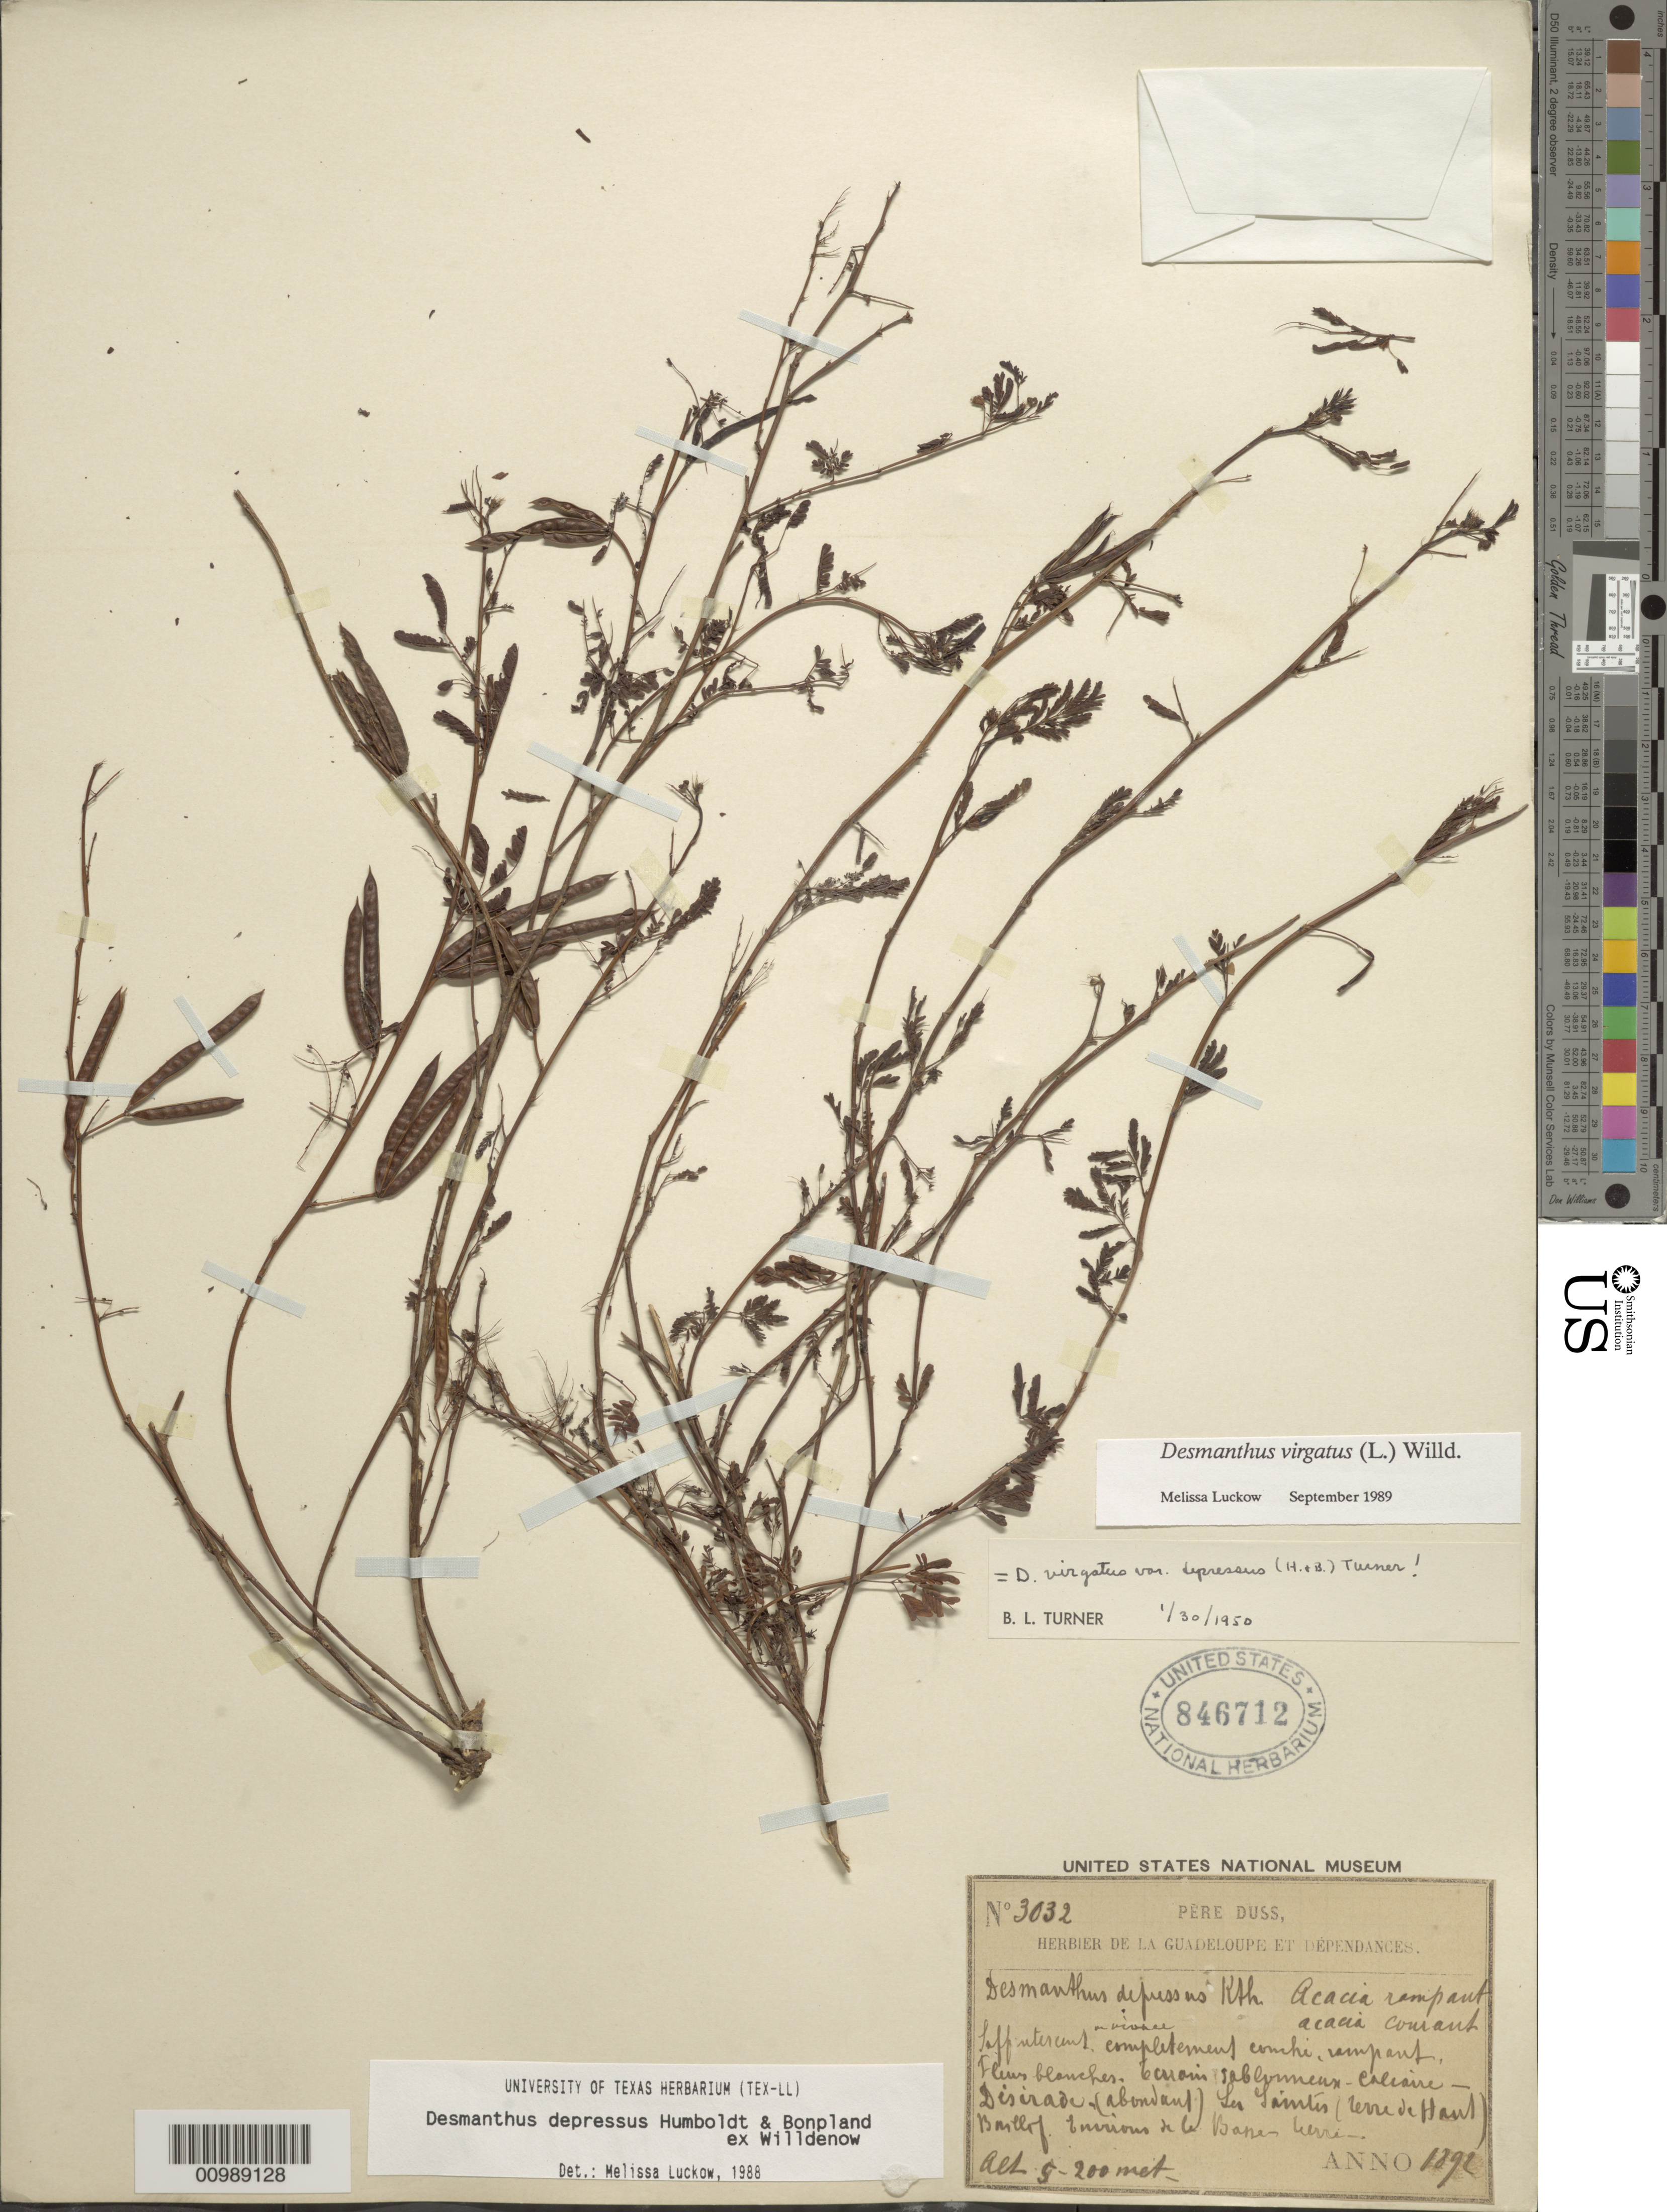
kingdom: Plantae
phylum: Tracheophyta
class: Magnoliopsida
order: Fabales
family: Fabaceae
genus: Desmanthus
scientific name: Desmanthus virgatus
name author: (L.) Willd.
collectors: Père Duss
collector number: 3032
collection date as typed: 1892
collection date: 1892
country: Guadeloupe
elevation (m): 200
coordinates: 0 N, 0 E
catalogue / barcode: US 846712